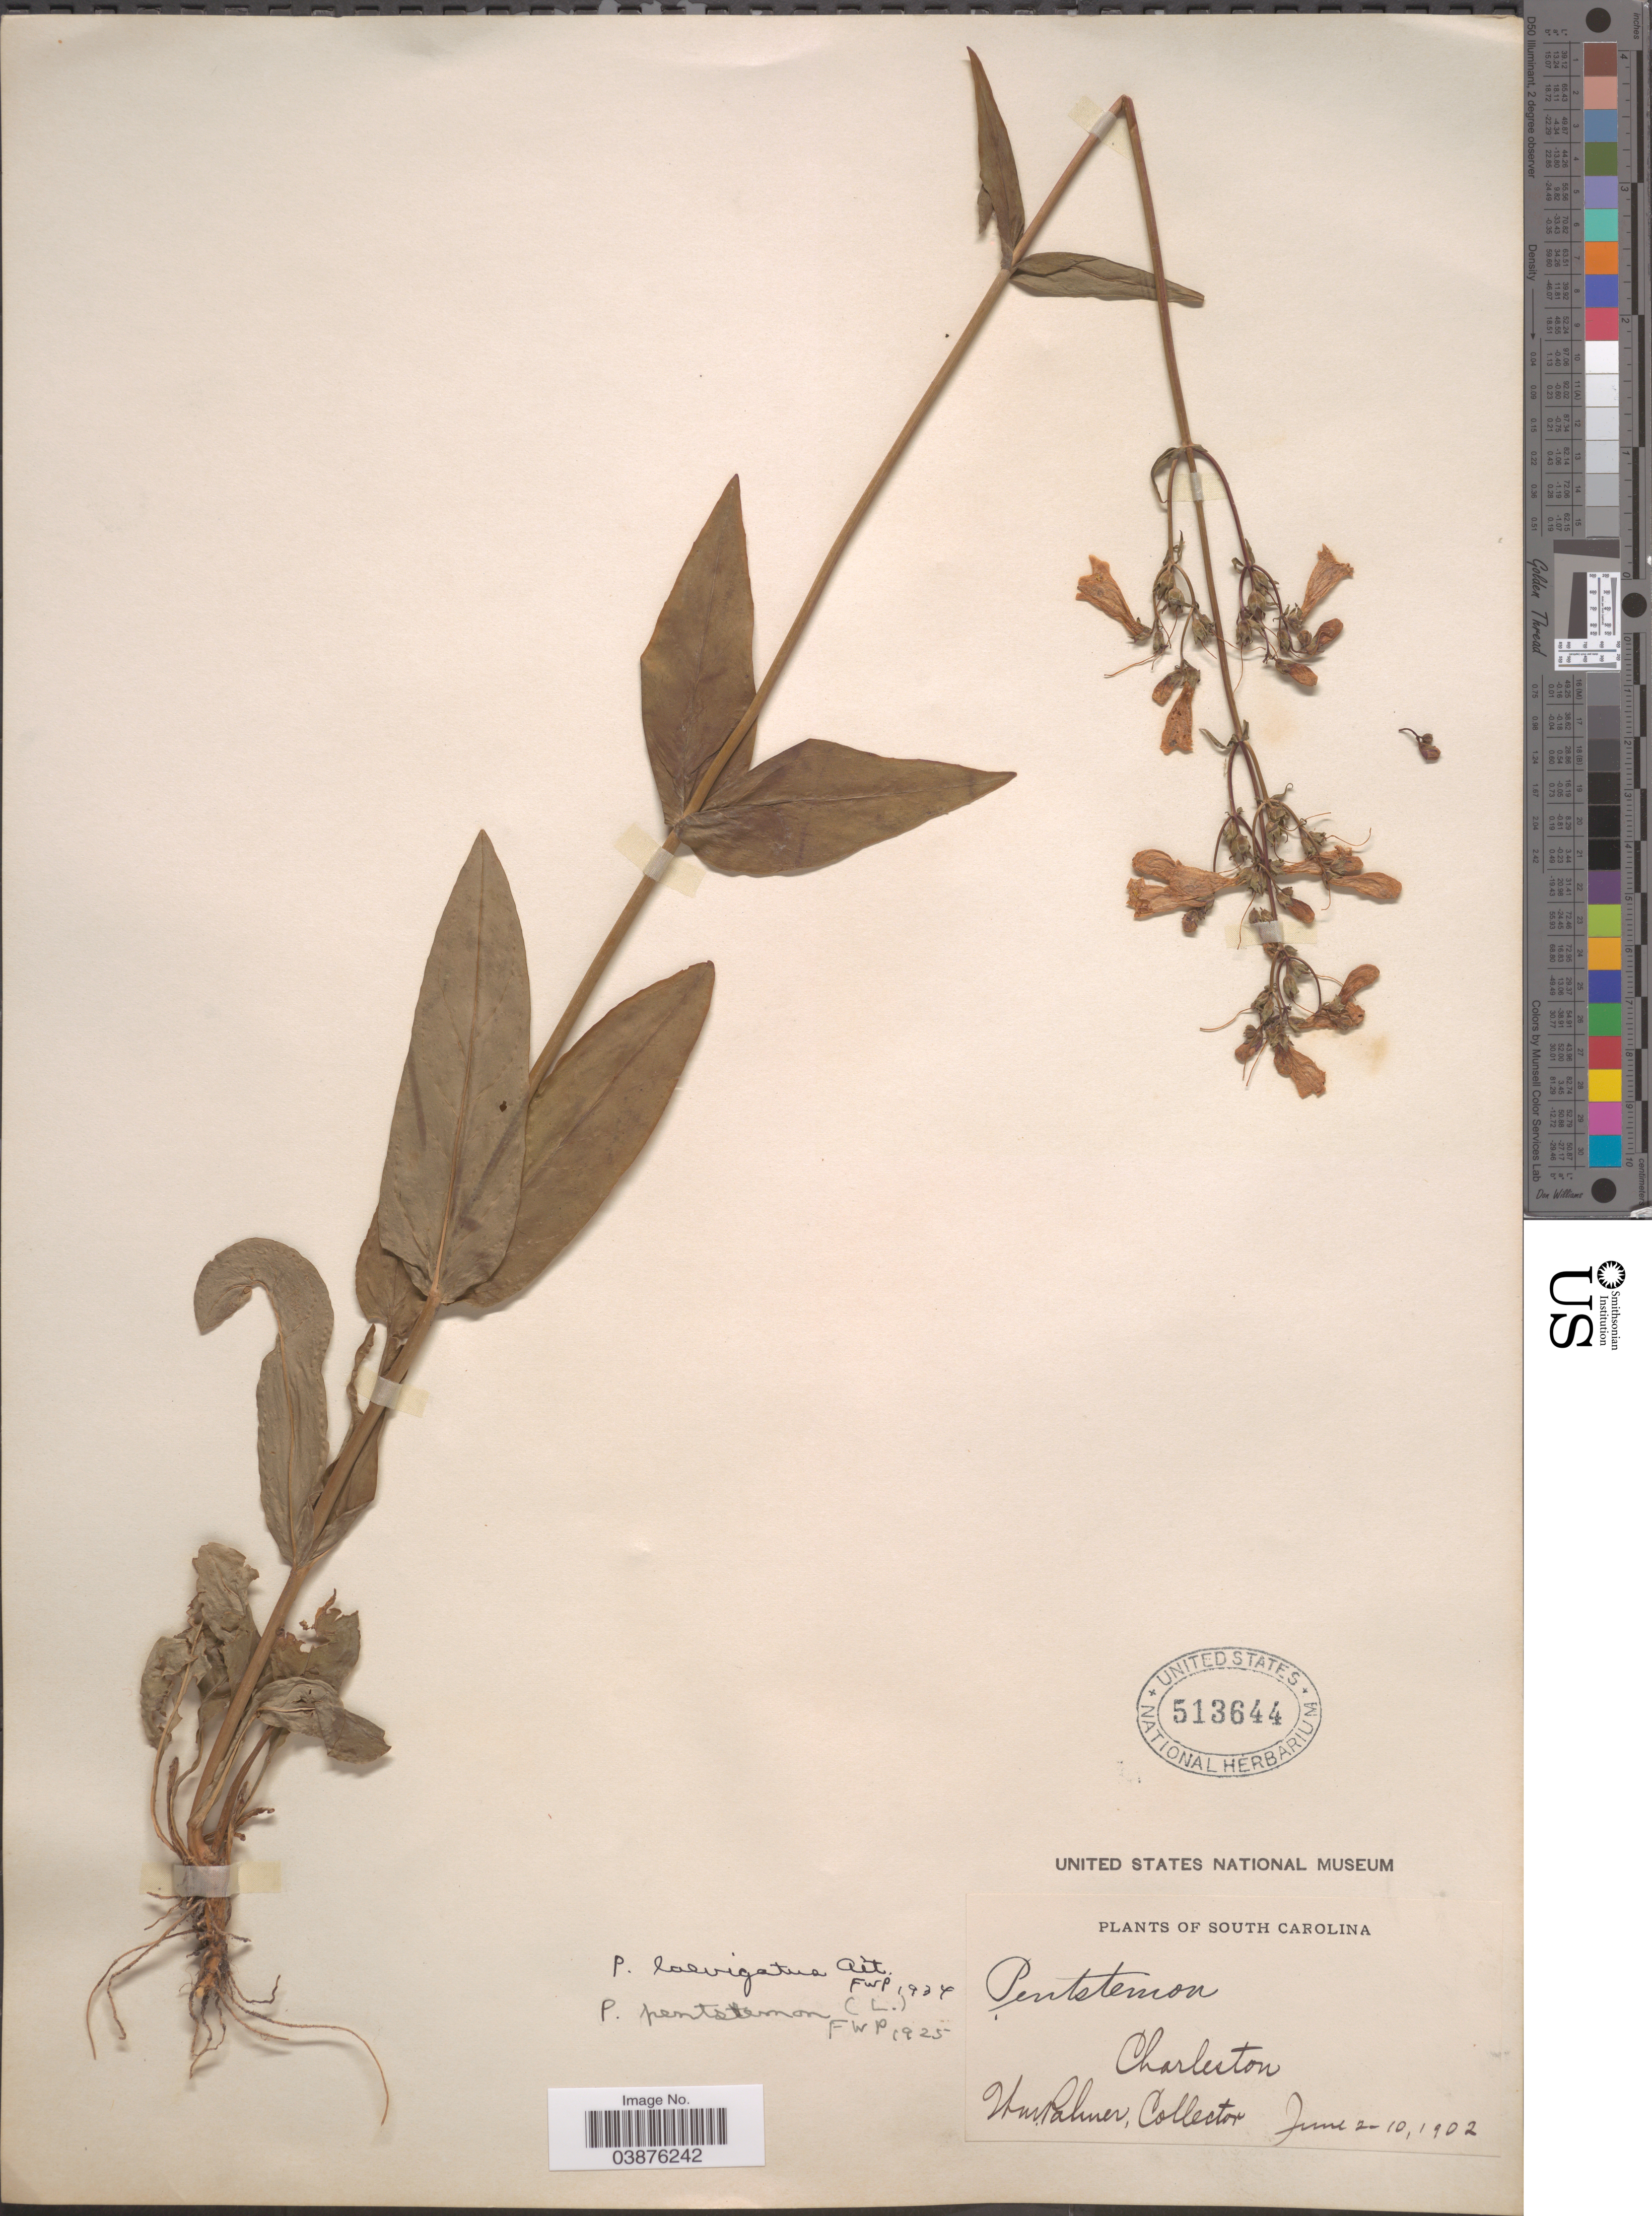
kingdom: Plantae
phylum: Tracheophyta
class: Magnoliopsida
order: Lamiales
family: Plantaginaceae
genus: Penstemon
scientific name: Penstemon laevigatus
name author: Aiton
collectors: W. Palmer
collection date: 1902-06-02/1902-06-10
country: United States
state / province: South Carolina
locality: Charleston.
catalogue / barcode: US 513644